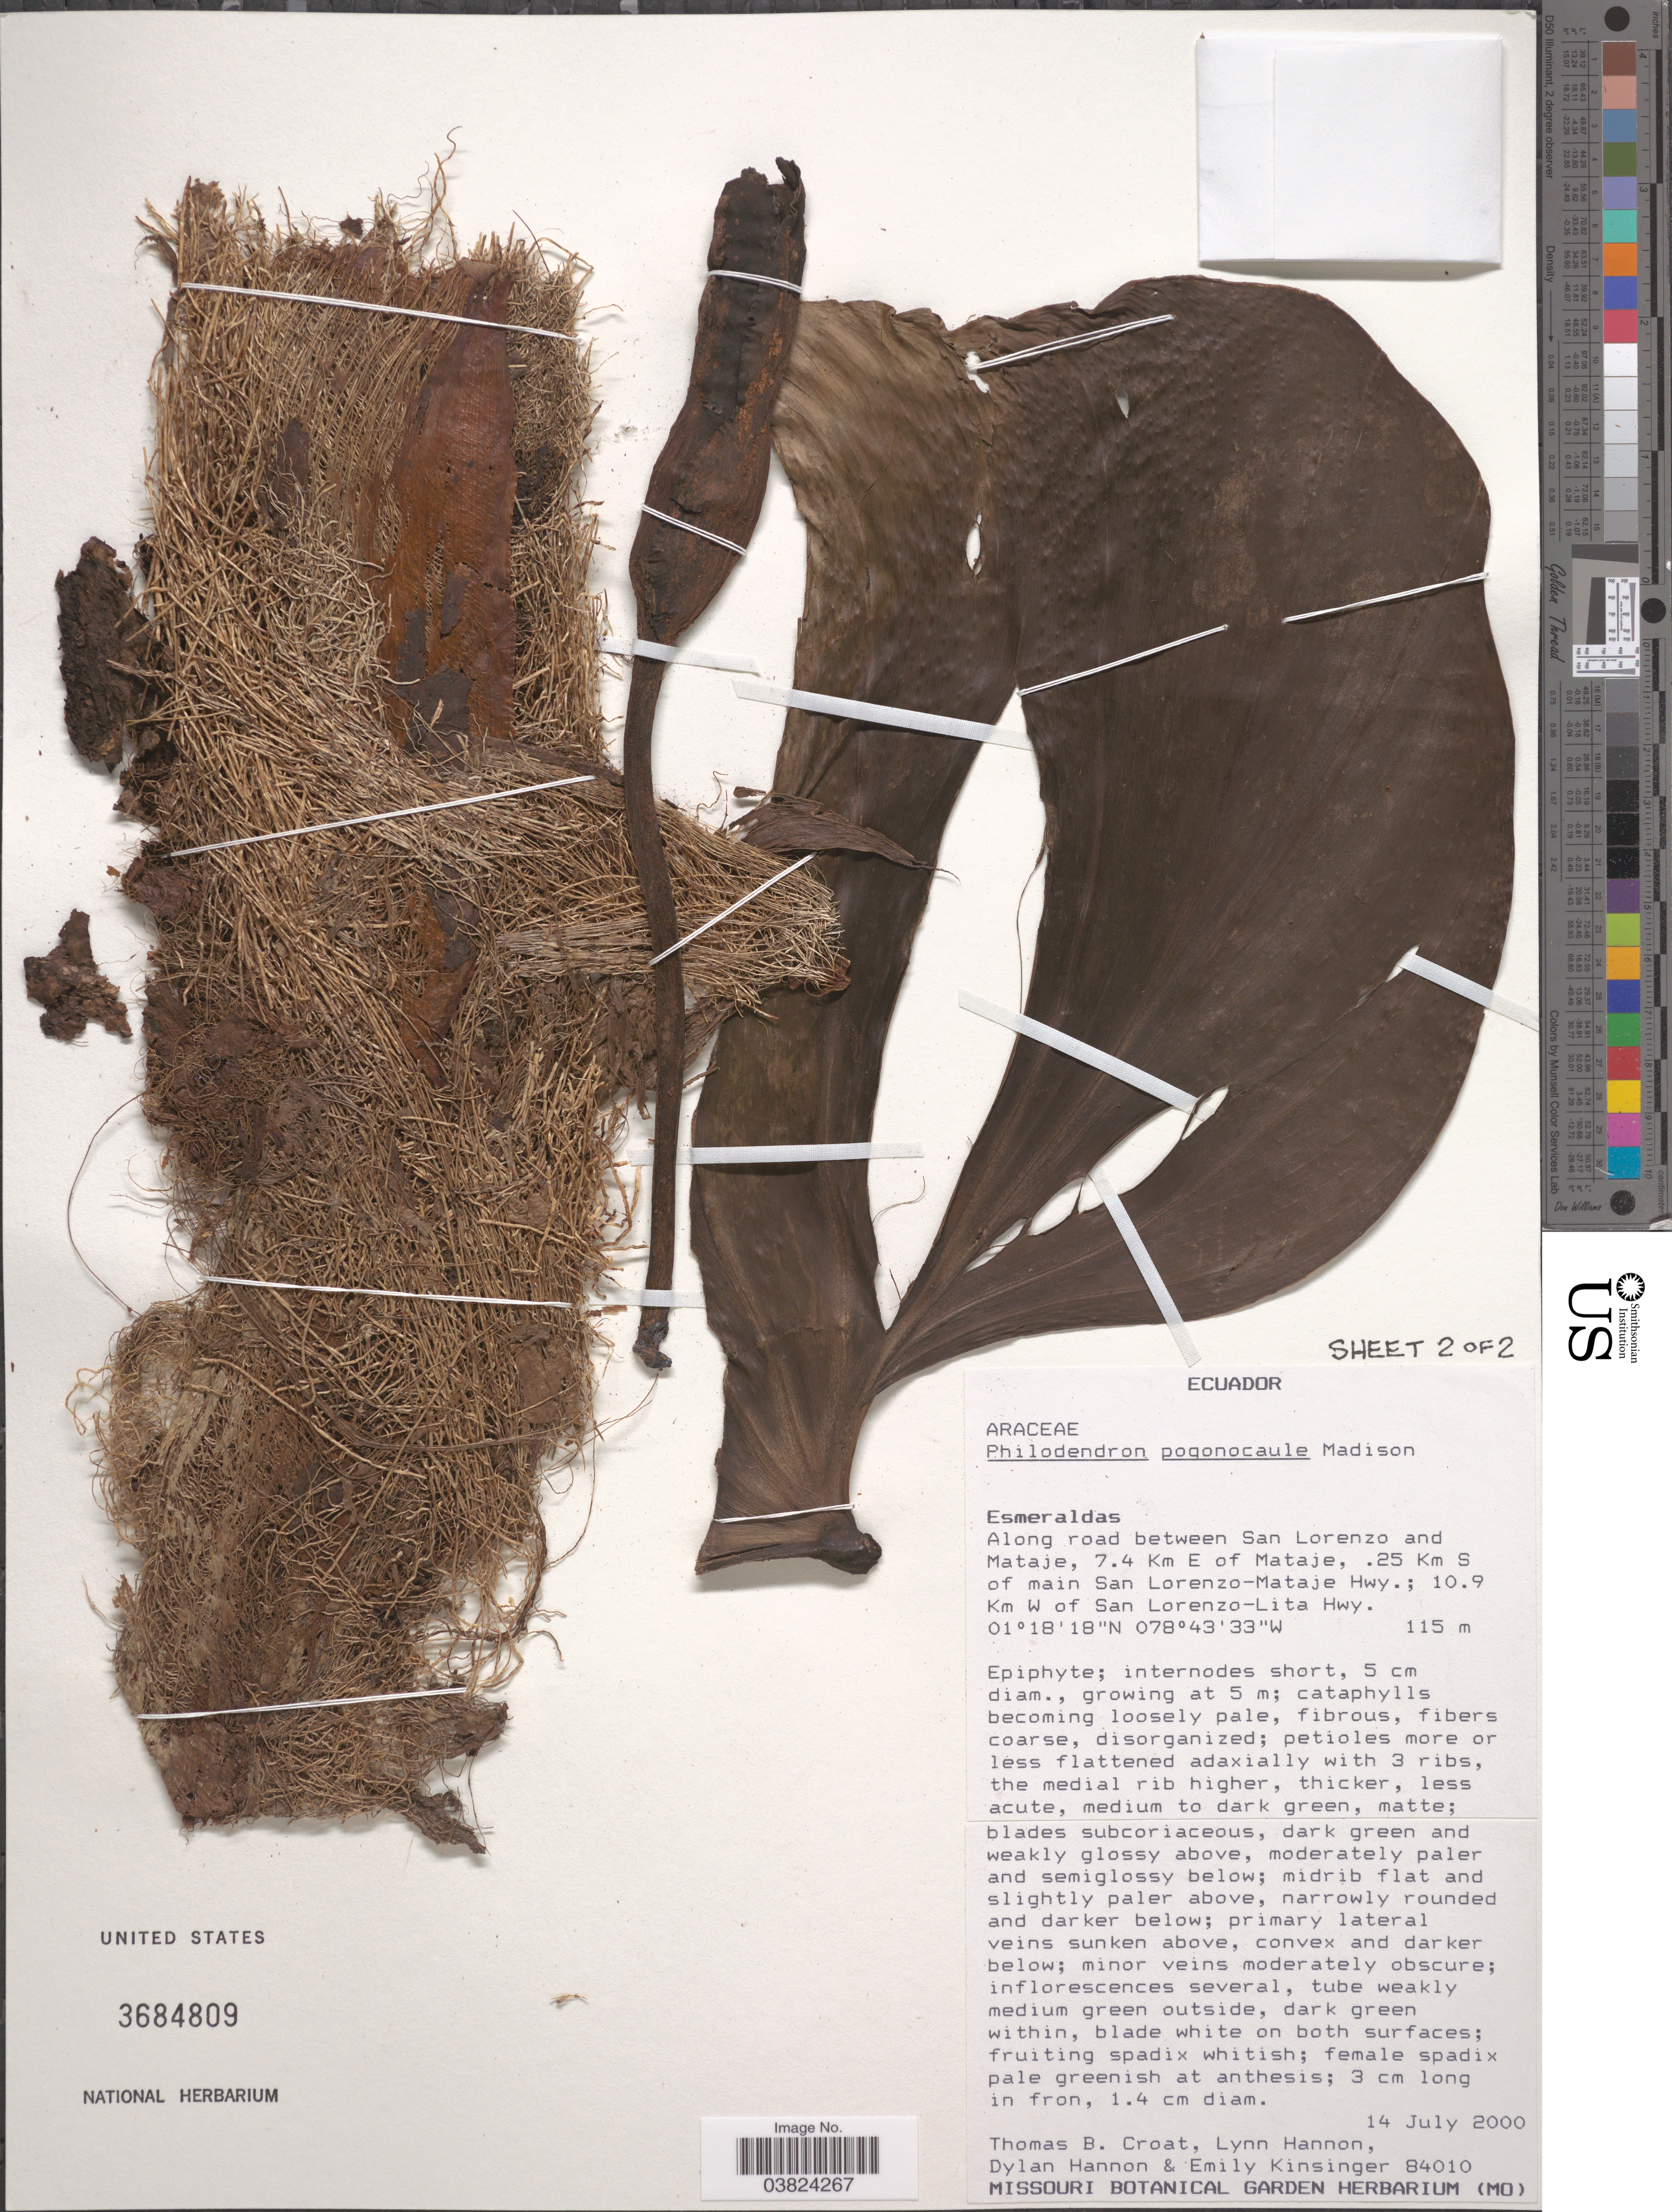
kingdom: Plantae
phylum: Tracheophyta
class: Liliopsida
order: Alismatales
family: Araceae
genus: Philodendron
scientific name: Philodendron pogonocaule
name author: Madison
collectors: T. B. Croat, L. Hannon, D. Hannon & E. Kinsinger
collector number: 84010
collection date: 2000-07-14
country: Ecuador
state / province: Esmeraldas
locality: Along road between San Lorenzo and Mataje, 7.4 Km E of Mataje, .25 Km S of main San Lorenzo-Mataje Hwy.; 10.9 Km W of San Lorenzo- Lita Hwy.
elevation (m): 115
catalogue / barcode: US 3684809